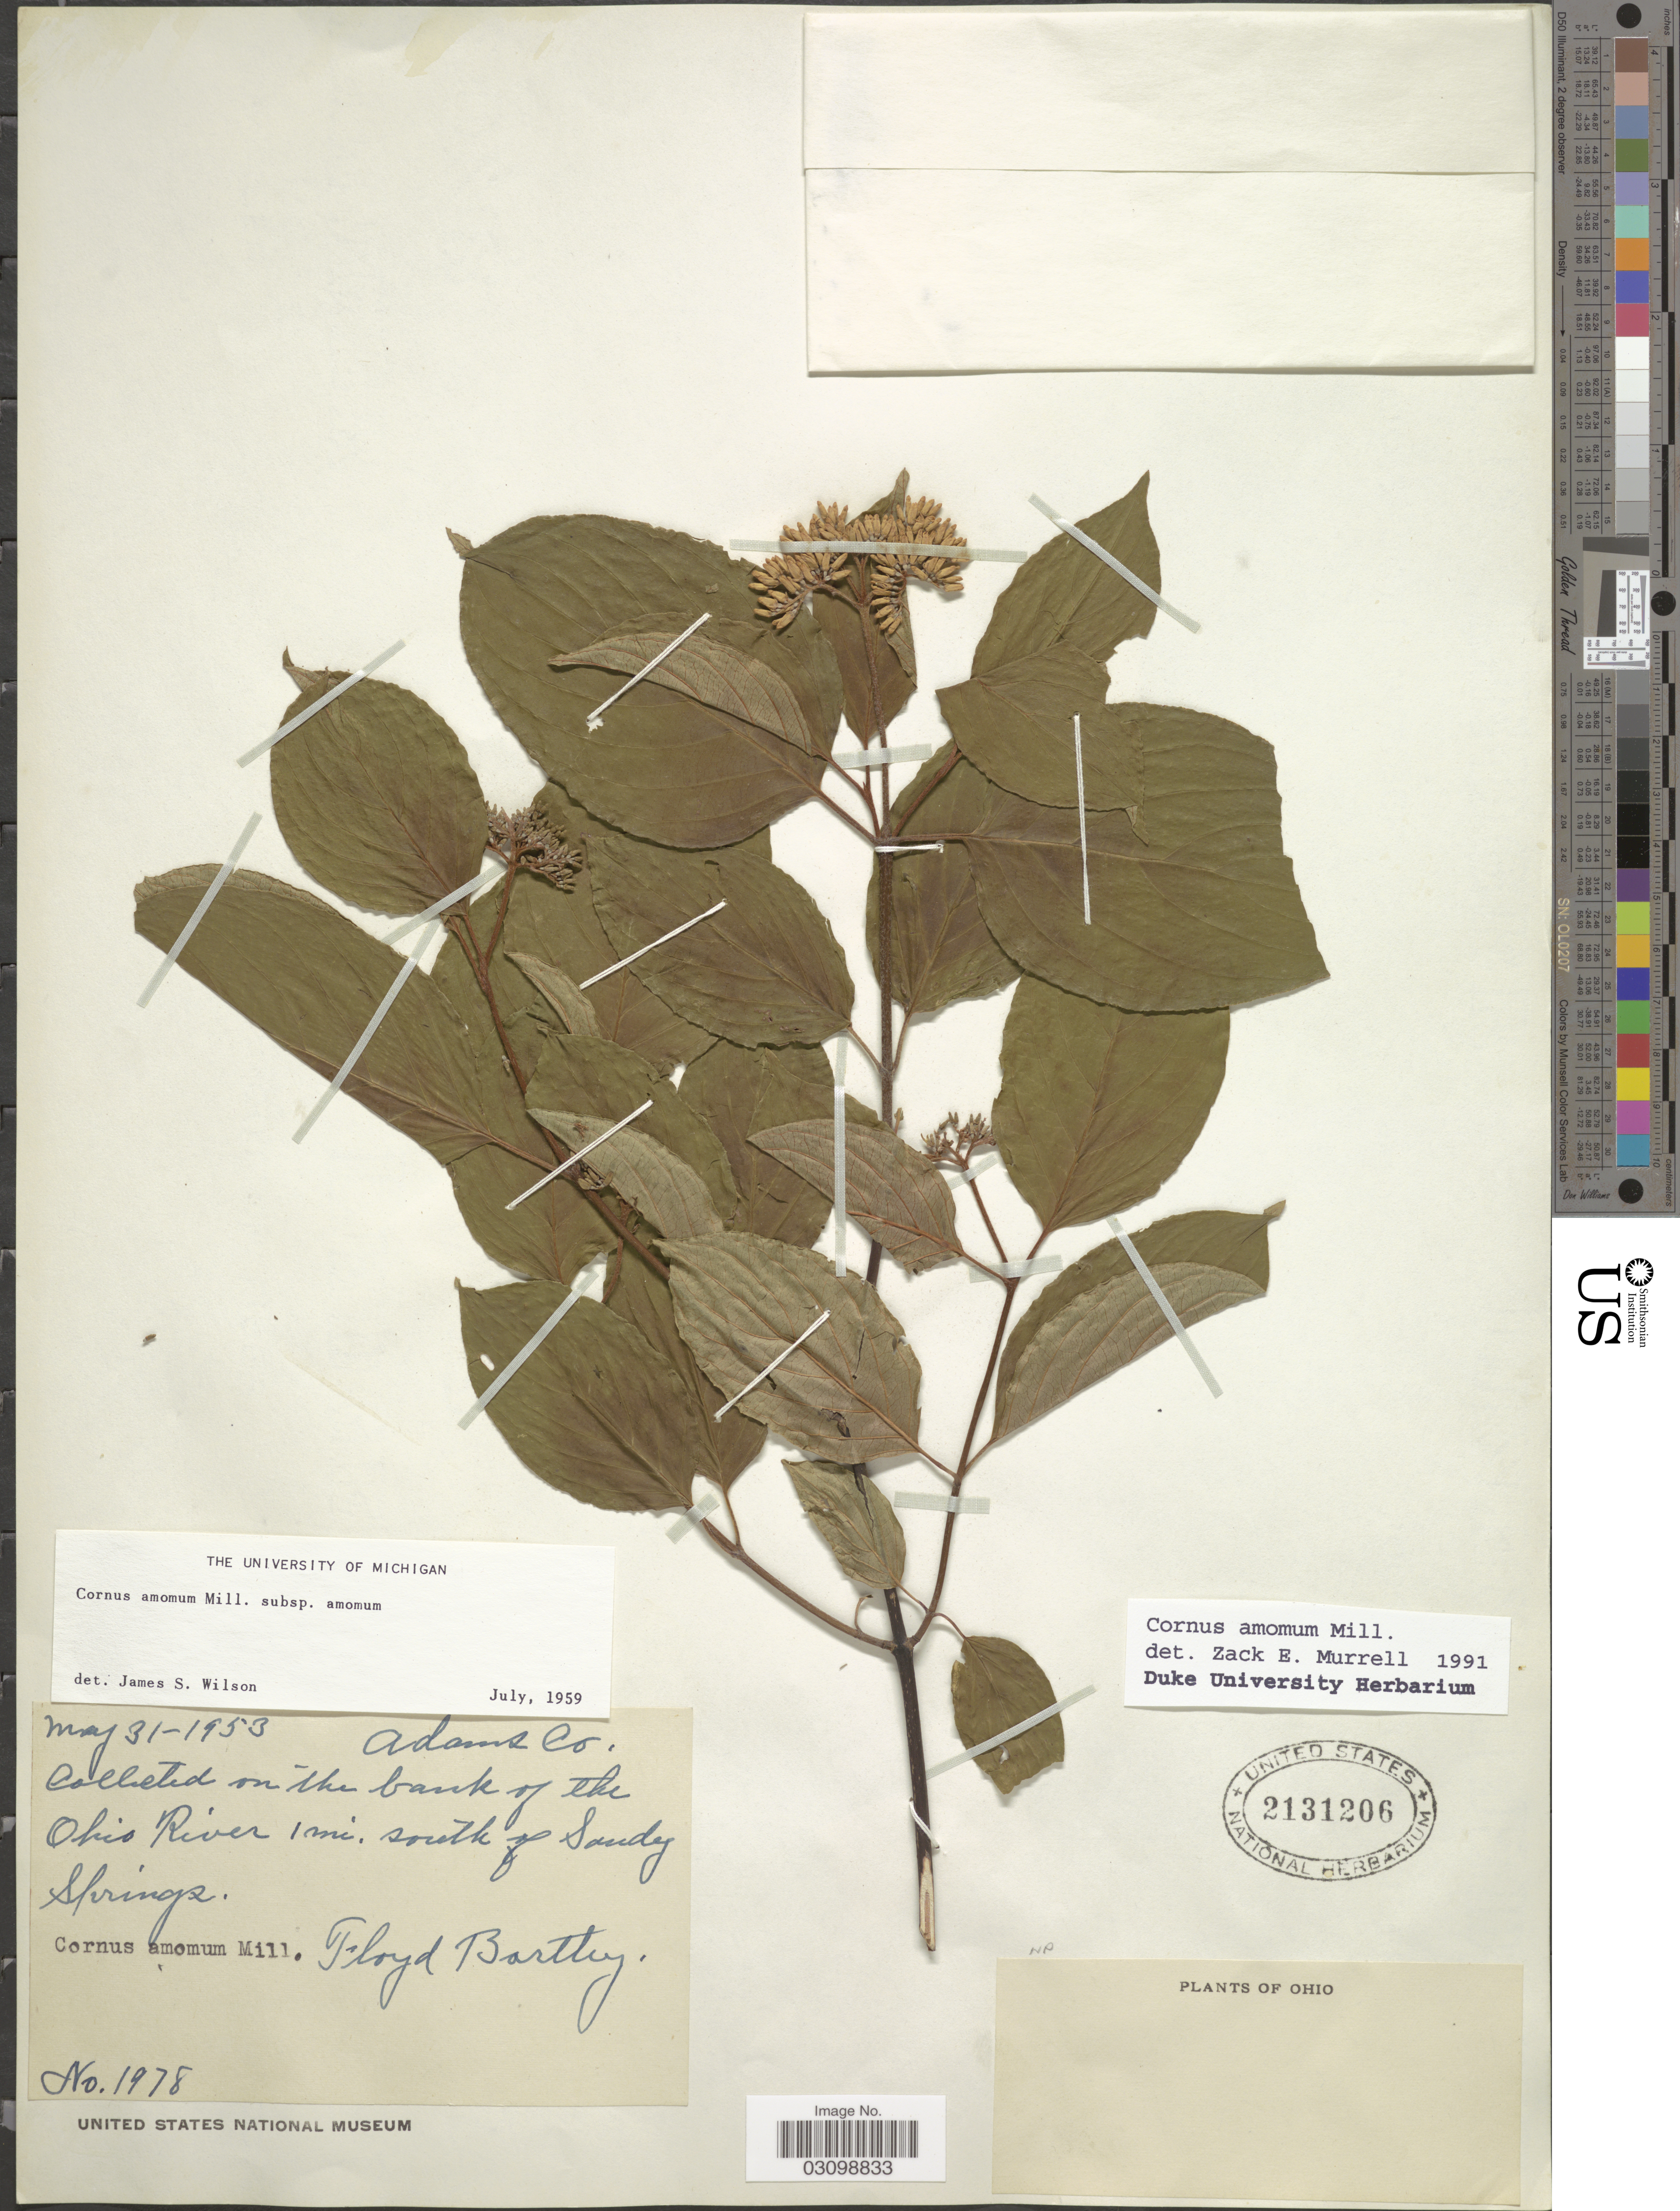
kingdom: Plantae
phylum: Tracheophyta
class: Magnoliopsida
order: Cornales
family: Cornaceae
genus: Cornus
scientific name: Cornus amomum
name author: Mill.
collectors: F. Bartley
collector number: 1978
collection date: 1953-05-31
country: United States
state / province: Ohio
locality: Adams Co. On the branch of the Ohio River 1 mi. south of Sandy Springs.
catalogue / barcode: US 2131206